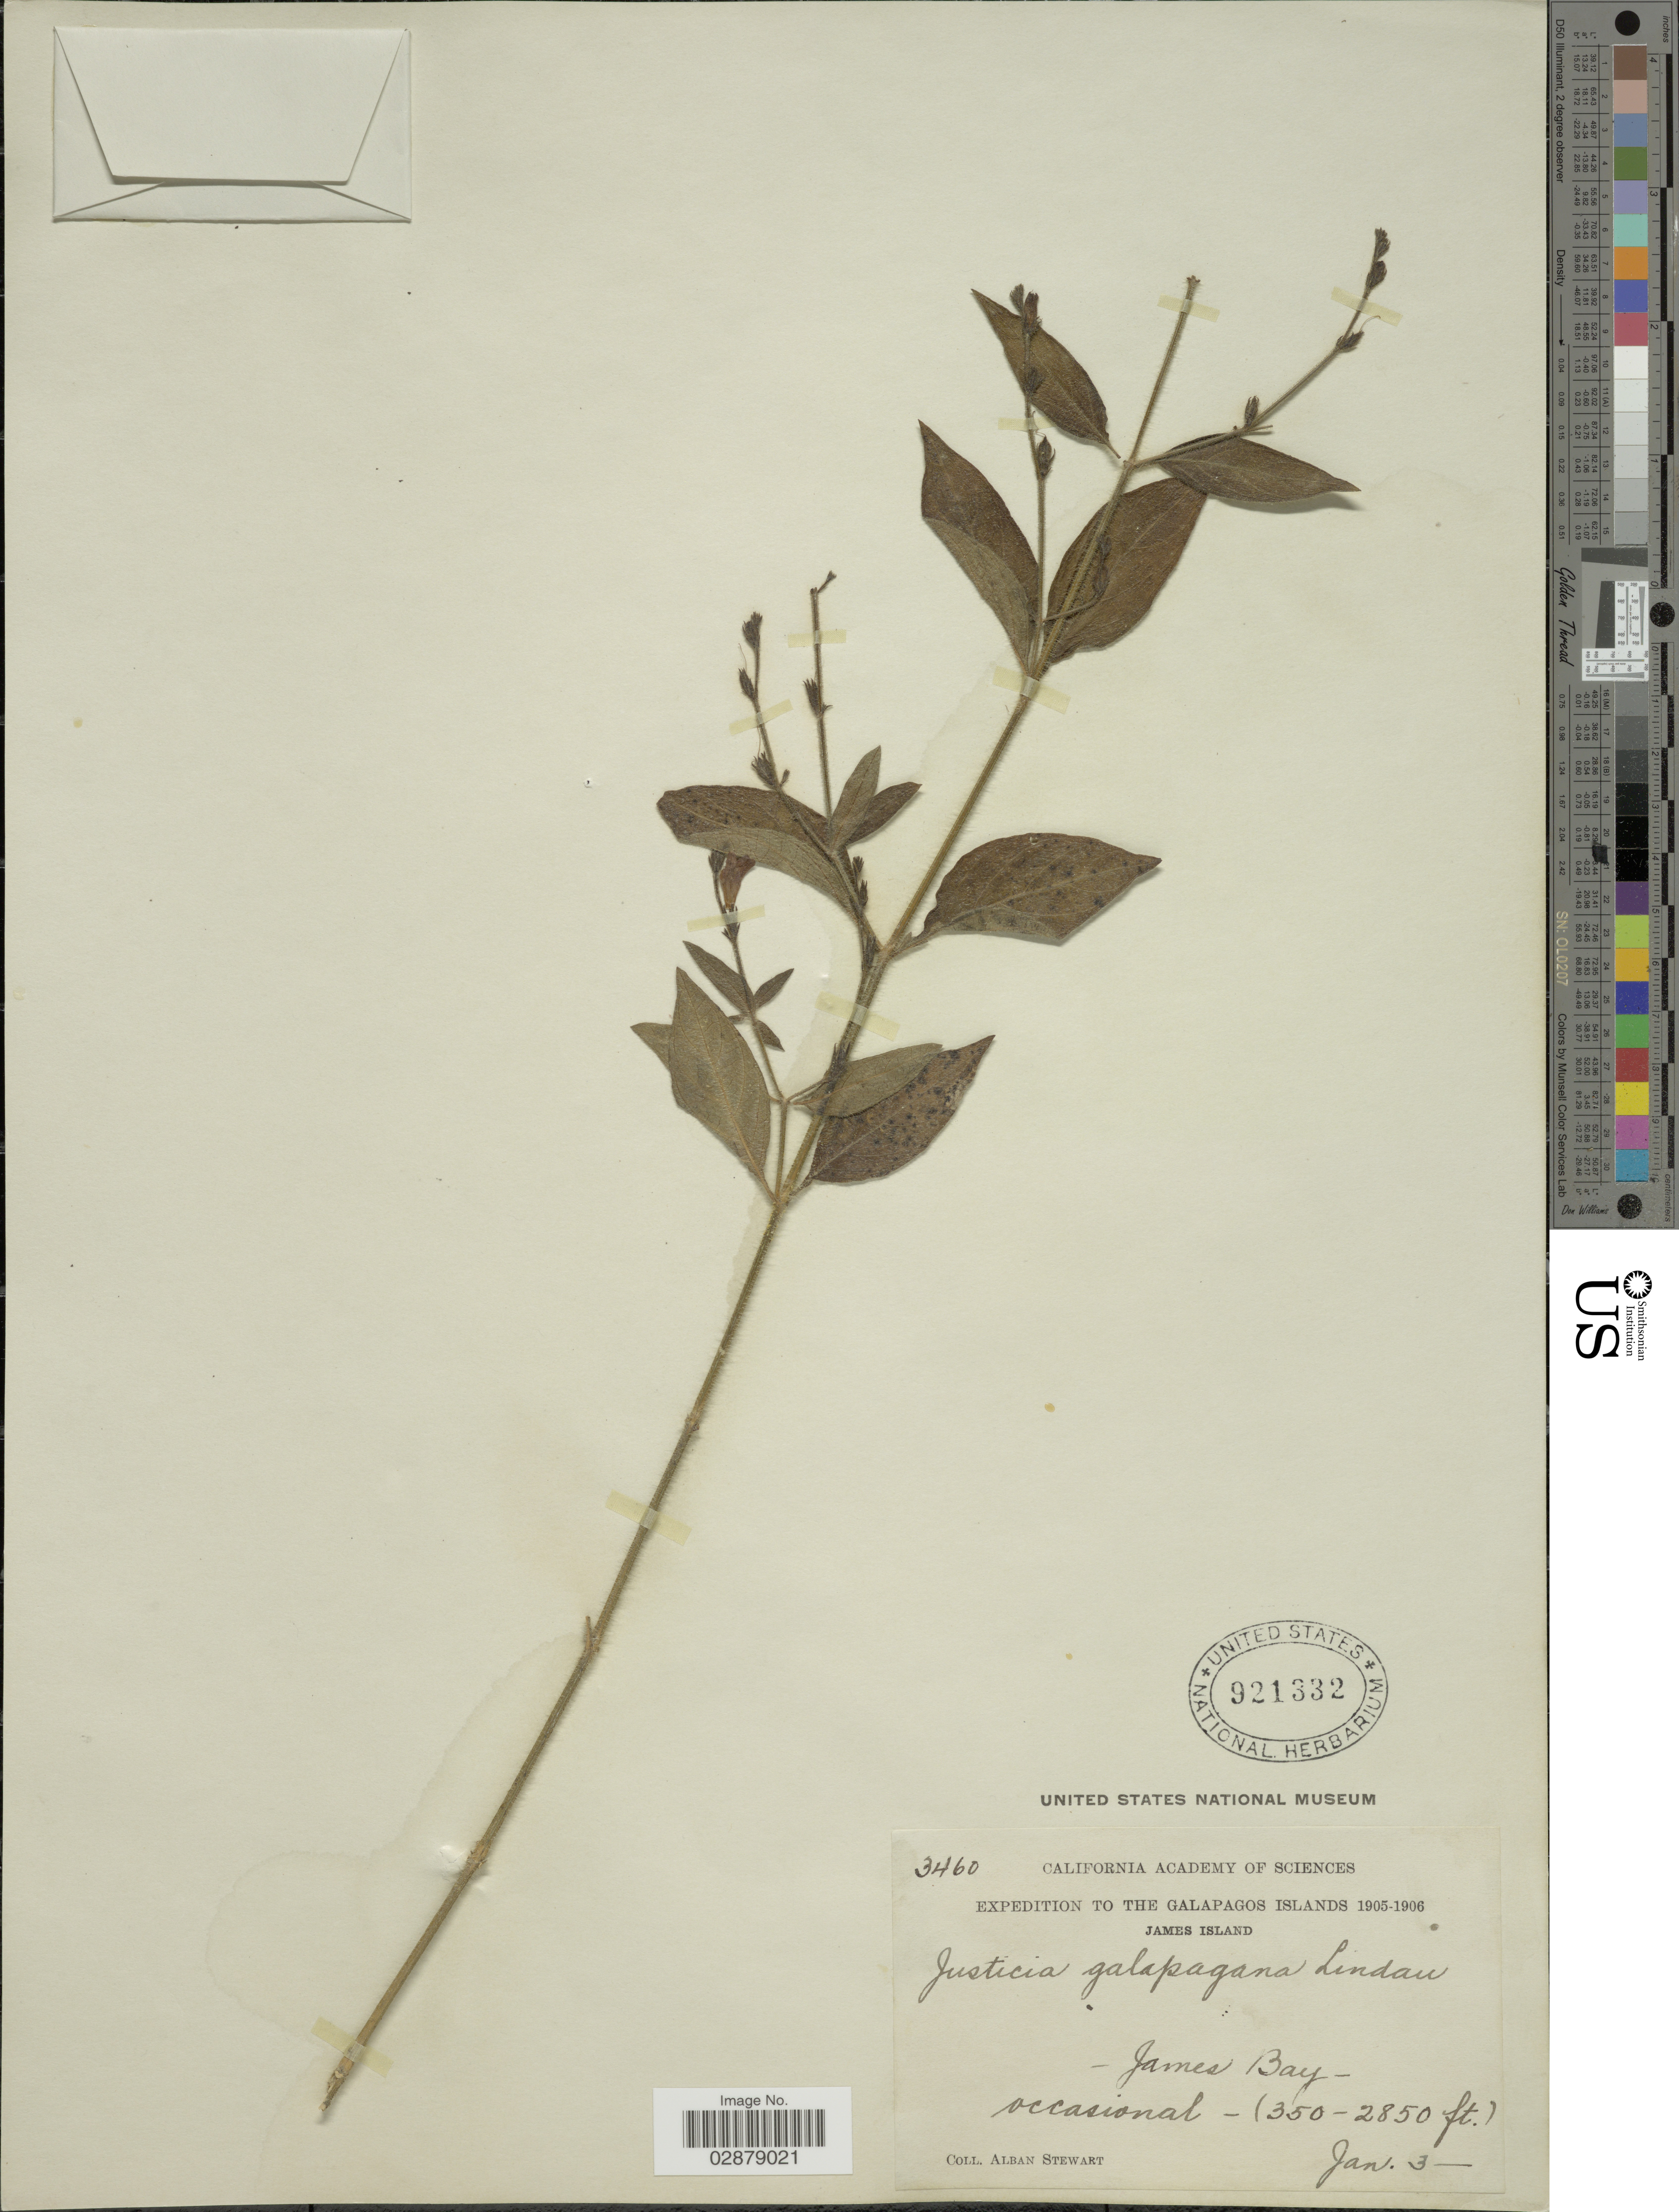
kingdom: Plantae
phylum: Tracheophyta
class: Magnoliopsida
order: Lamiales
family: Acanthaceae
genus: Justicia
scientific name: Justicia galapagana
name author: Lindau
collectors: A. Stewart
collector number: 3460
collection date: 1905-01-03/1906-01-03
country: Ecuador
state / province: Colón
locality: The Galapagos Islands. James Island. James Bay.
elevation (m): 107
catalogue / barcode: US 921332